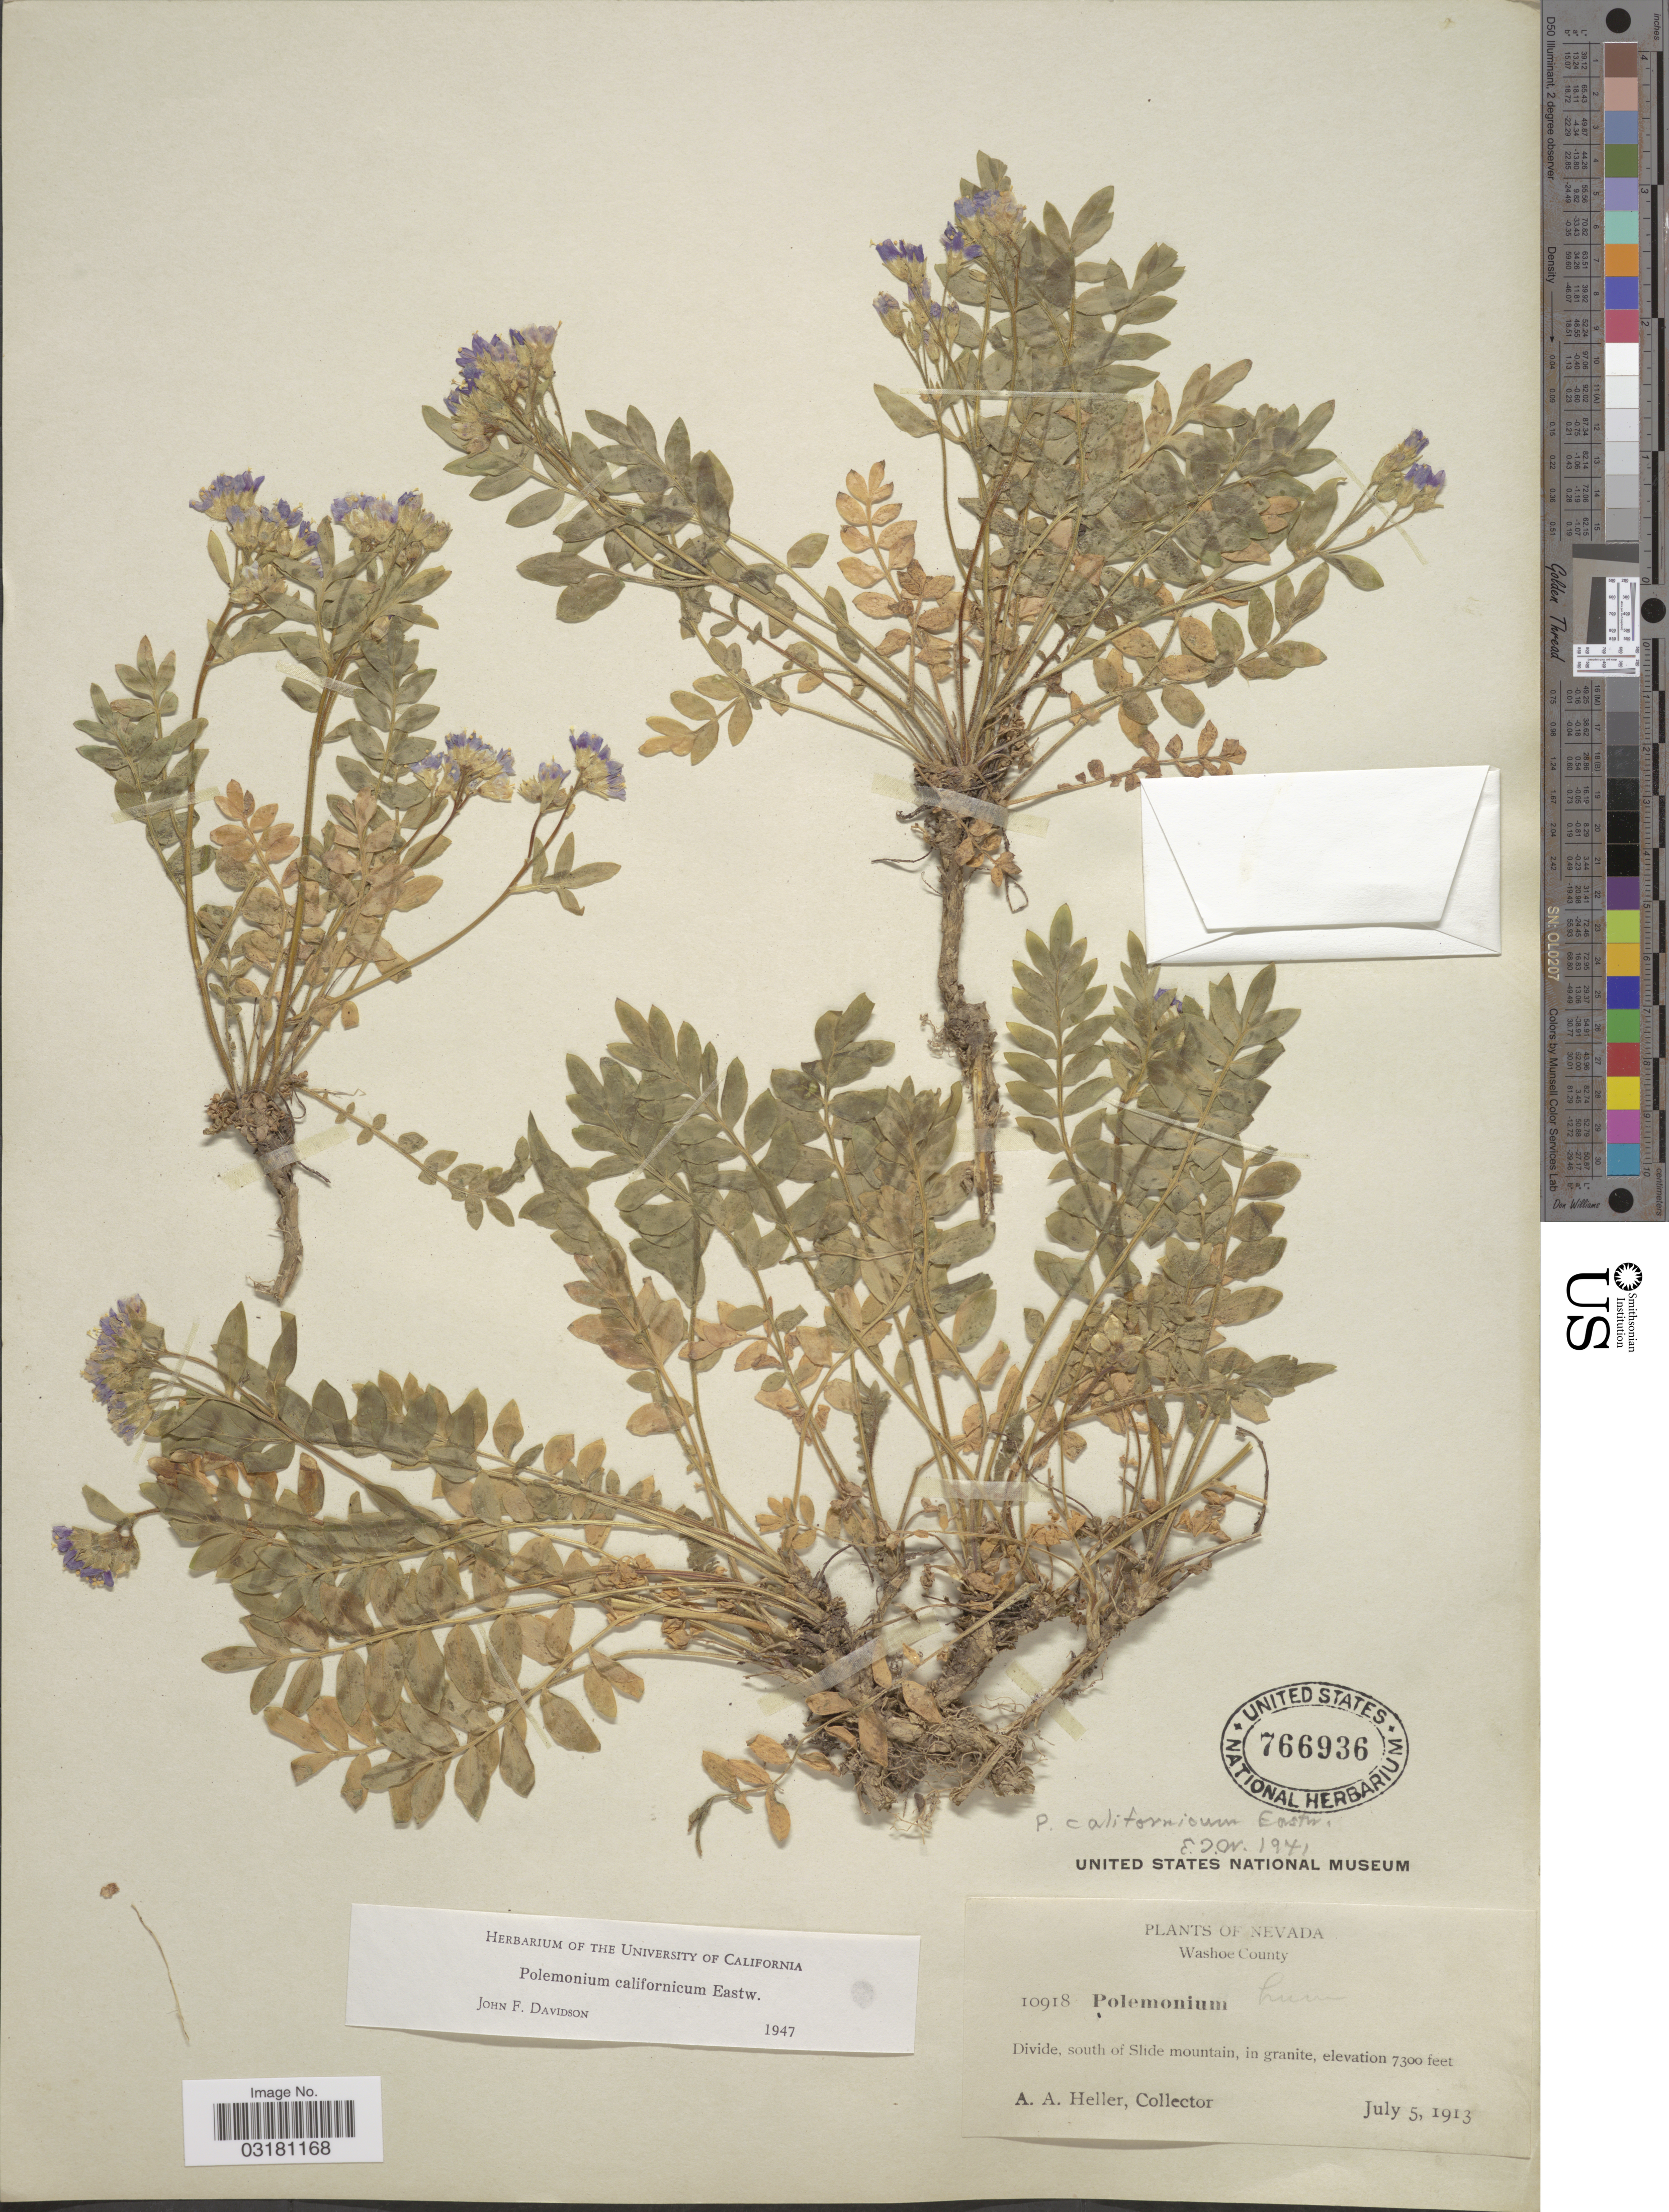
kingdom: Plantae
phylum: Tracheophyta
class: Magnoliopsida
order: Ericales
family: Polemoniaceae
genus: Polemonium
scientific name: Polemonium californicum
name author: Eastw.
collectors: A. A. Heller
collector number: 10918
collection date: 1913-07-05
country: United States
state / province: Nevada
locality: Washoe County. Divide, south of Slide mountain.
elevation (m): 2225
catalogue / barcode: US 766936